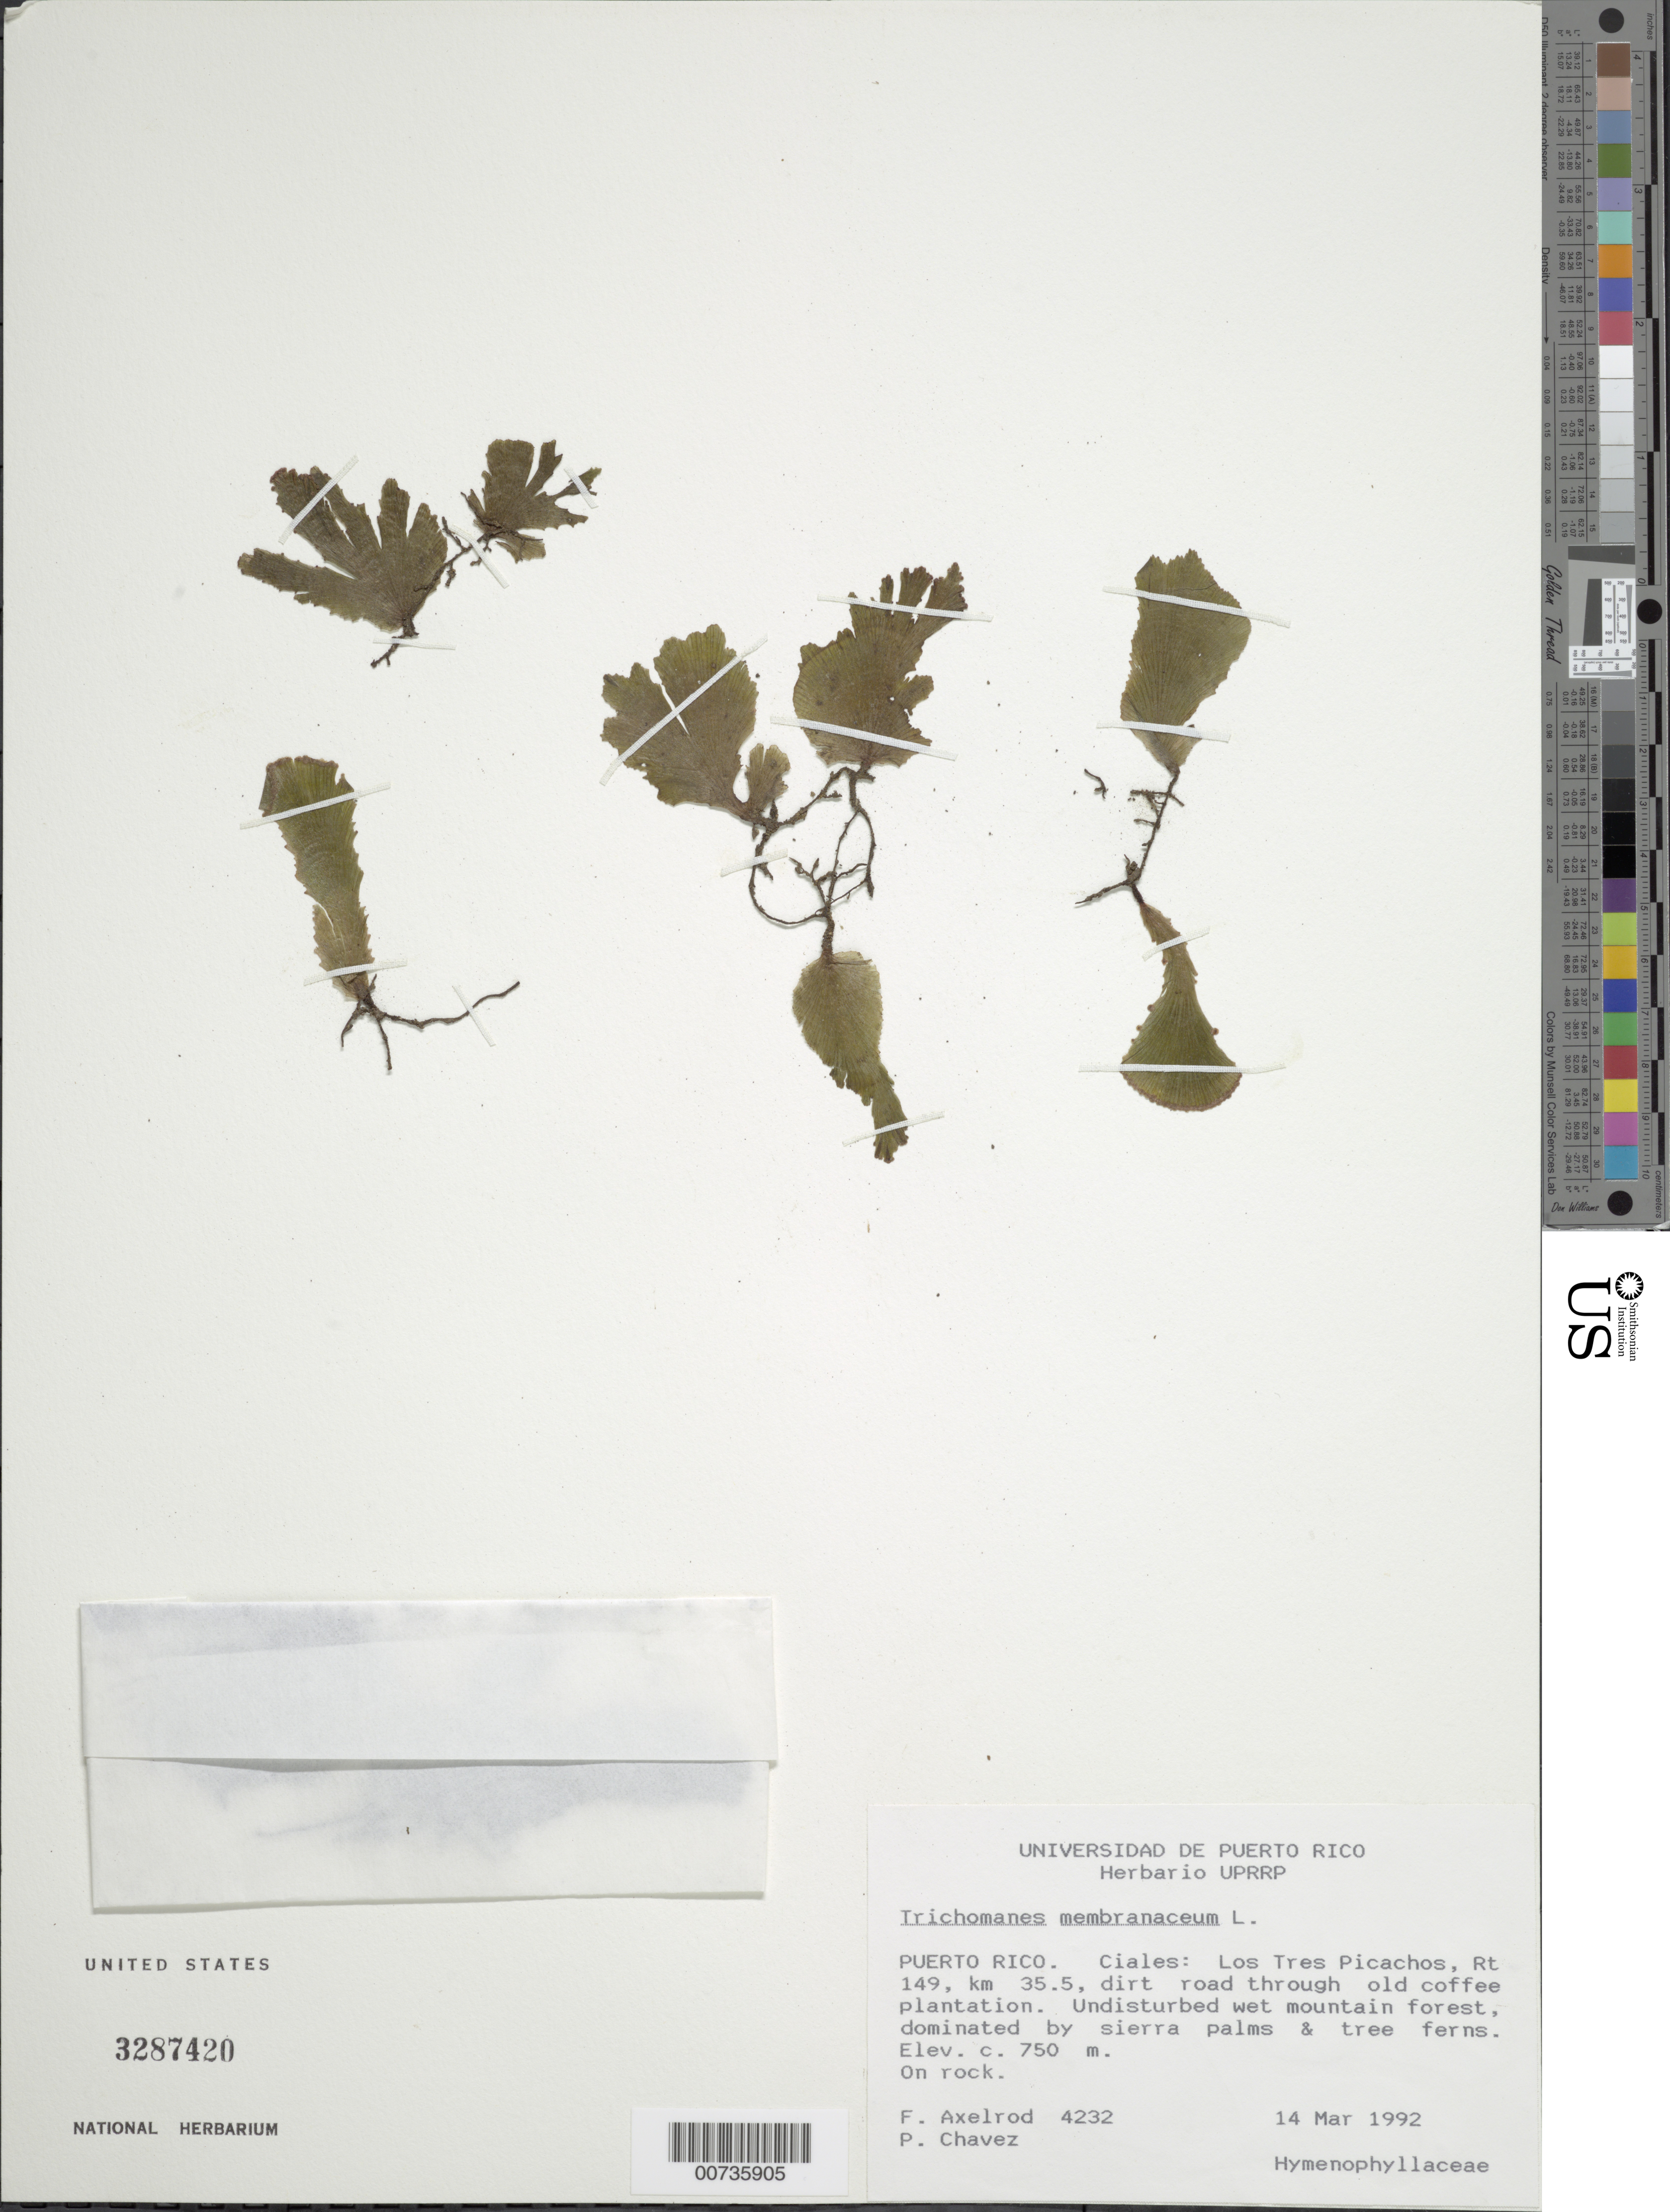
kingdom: Plantae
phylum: Tracheophyta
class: Polypodiopsida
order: Hymenophyllales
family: Hymenophyllaceae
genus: Didymoglossum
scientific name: Didymoglossum membranaceum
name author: (L.) Vareschi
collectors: F. S. Axelrod & P. Chavez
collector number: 4232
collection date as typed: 14 Mar 1992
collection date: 1992-03-14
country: Puerto Rico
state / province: Ciales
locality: Ciales: Los Tres Picachos, rte 149, km 35.5, dirt road through old coffee plantation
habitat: Undisturbed wet mountain forest, dominated by sierra palms & tree ferns on rock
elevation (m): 750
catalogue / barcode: US 3287420